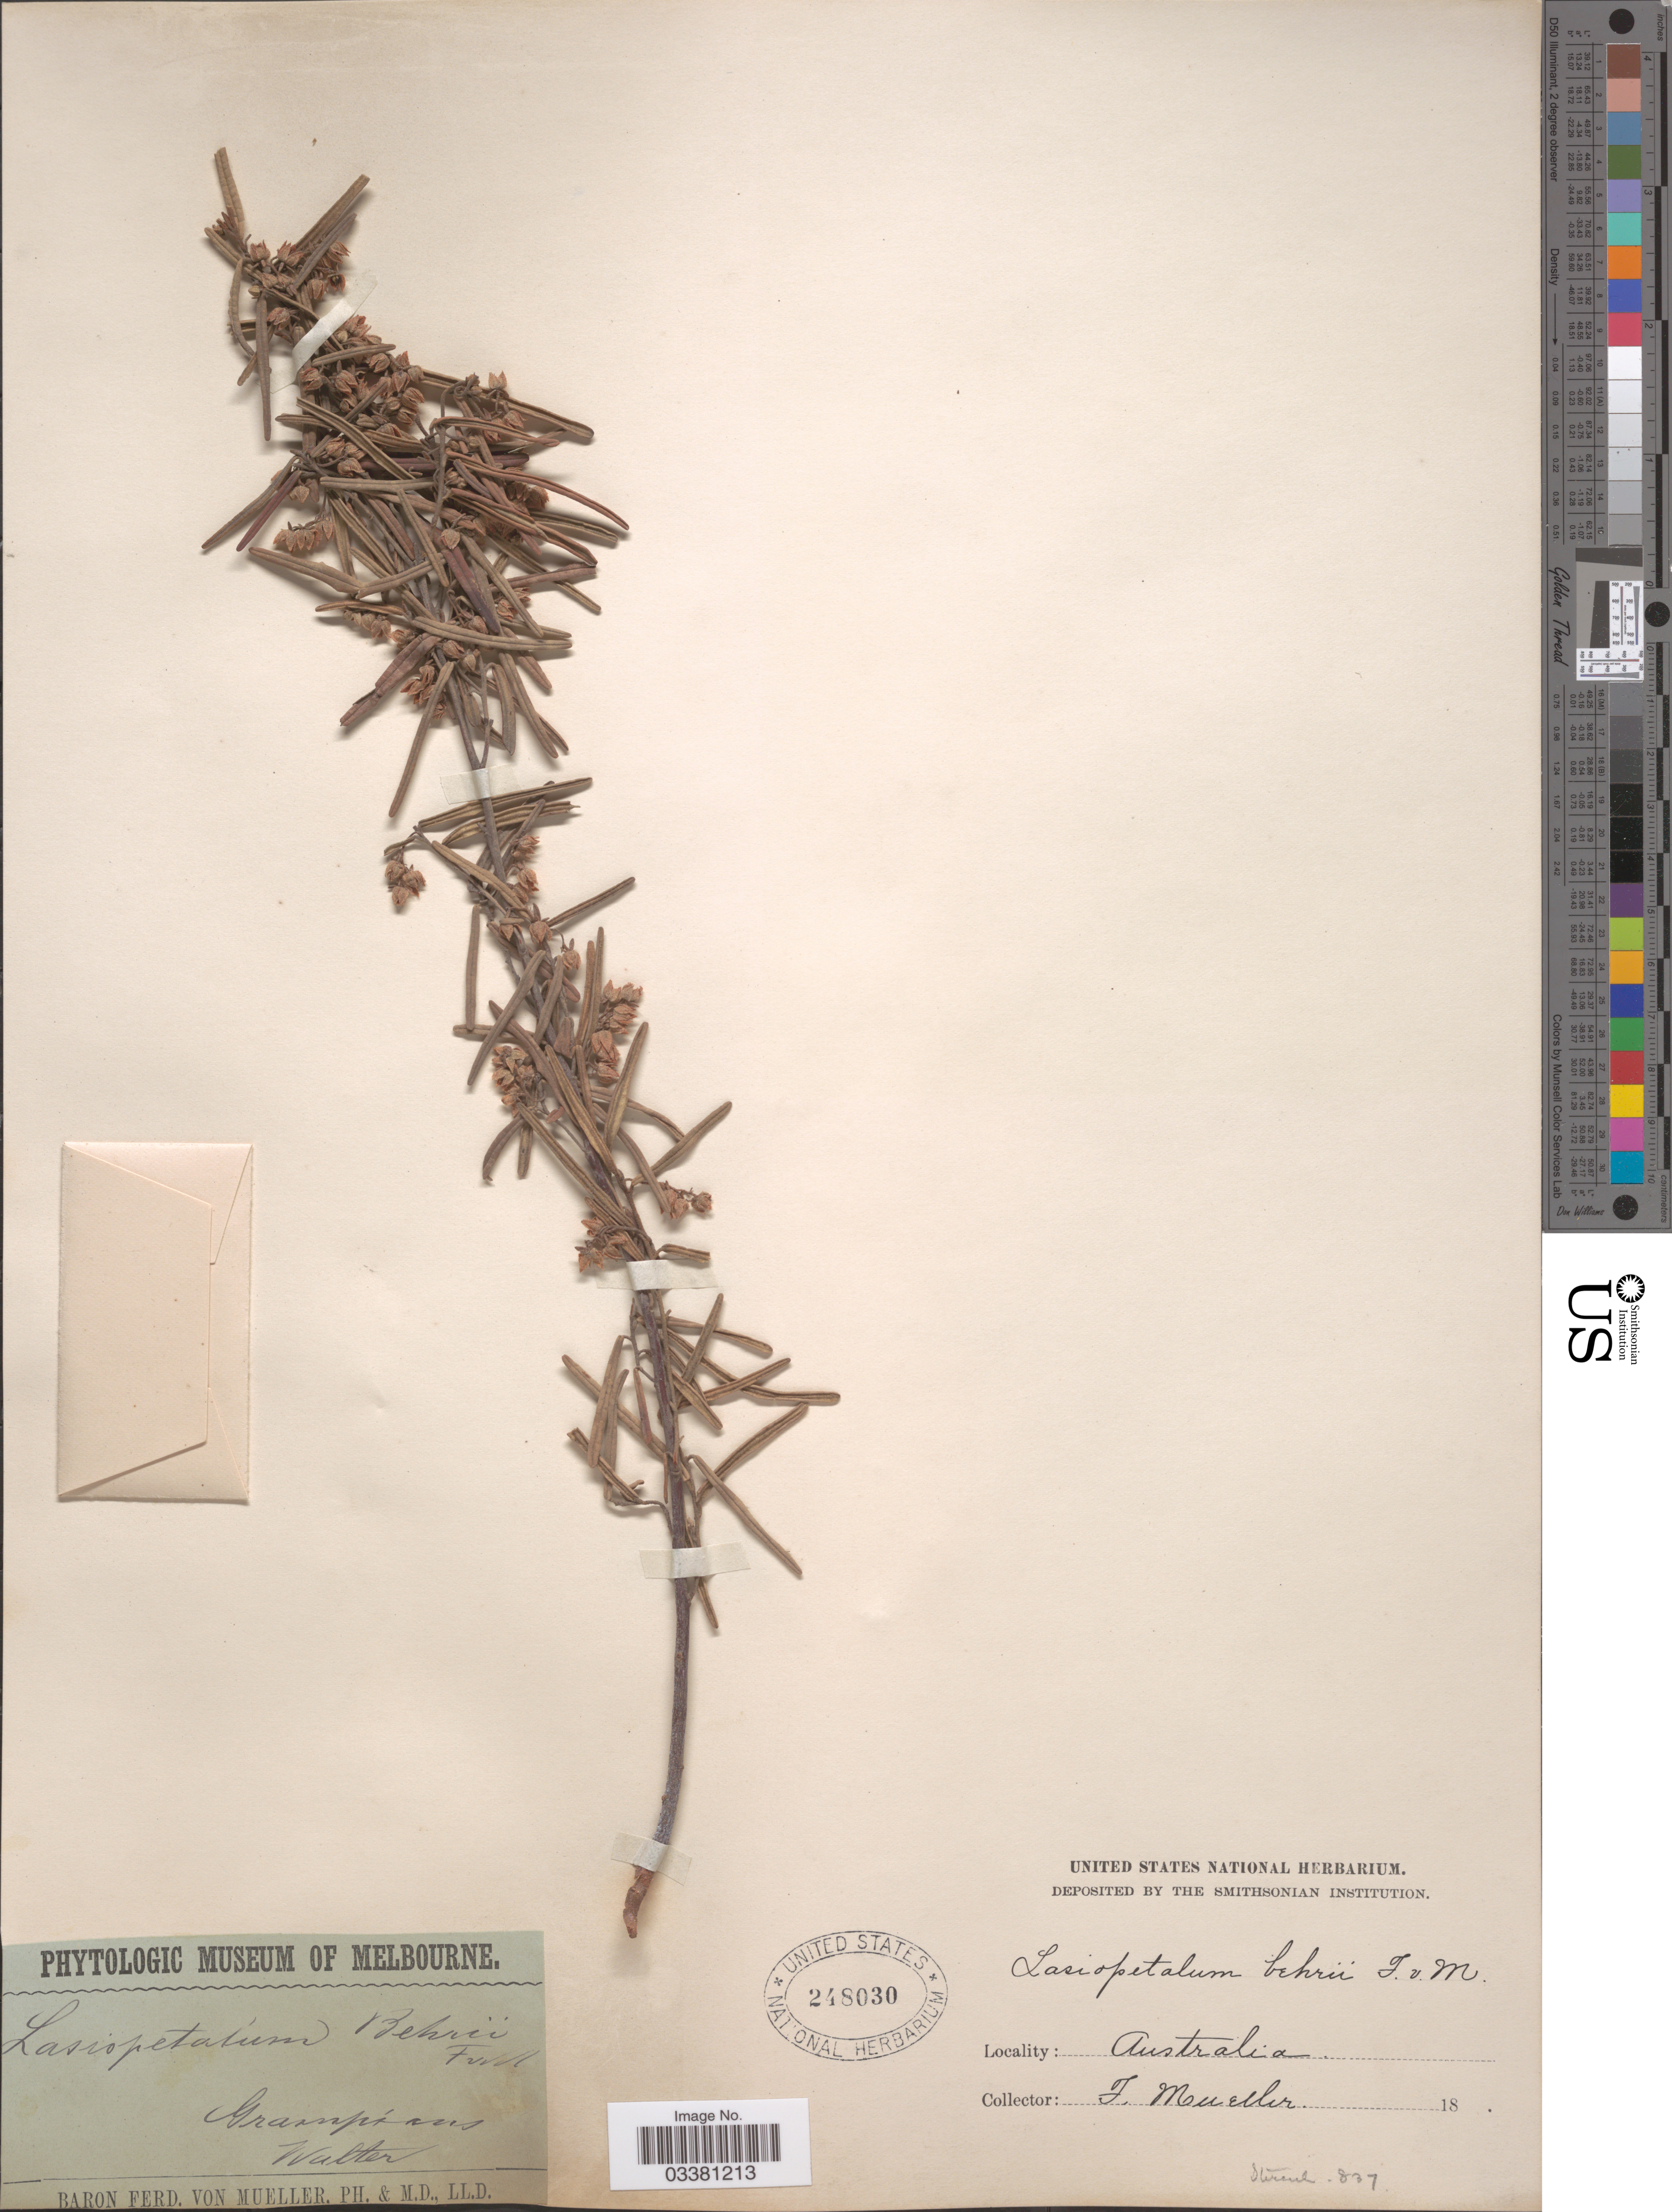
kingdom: Plantae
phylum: Tracheophyta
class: Magnoliopsida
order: Malvales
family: Malvaceae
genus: Lasiopetalum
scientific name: Lasiopetalum behrii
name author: F. Muell.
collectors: J. Mueller & -- Walter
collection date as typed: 18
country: Australia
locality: Grampians.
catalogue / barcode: US 248030